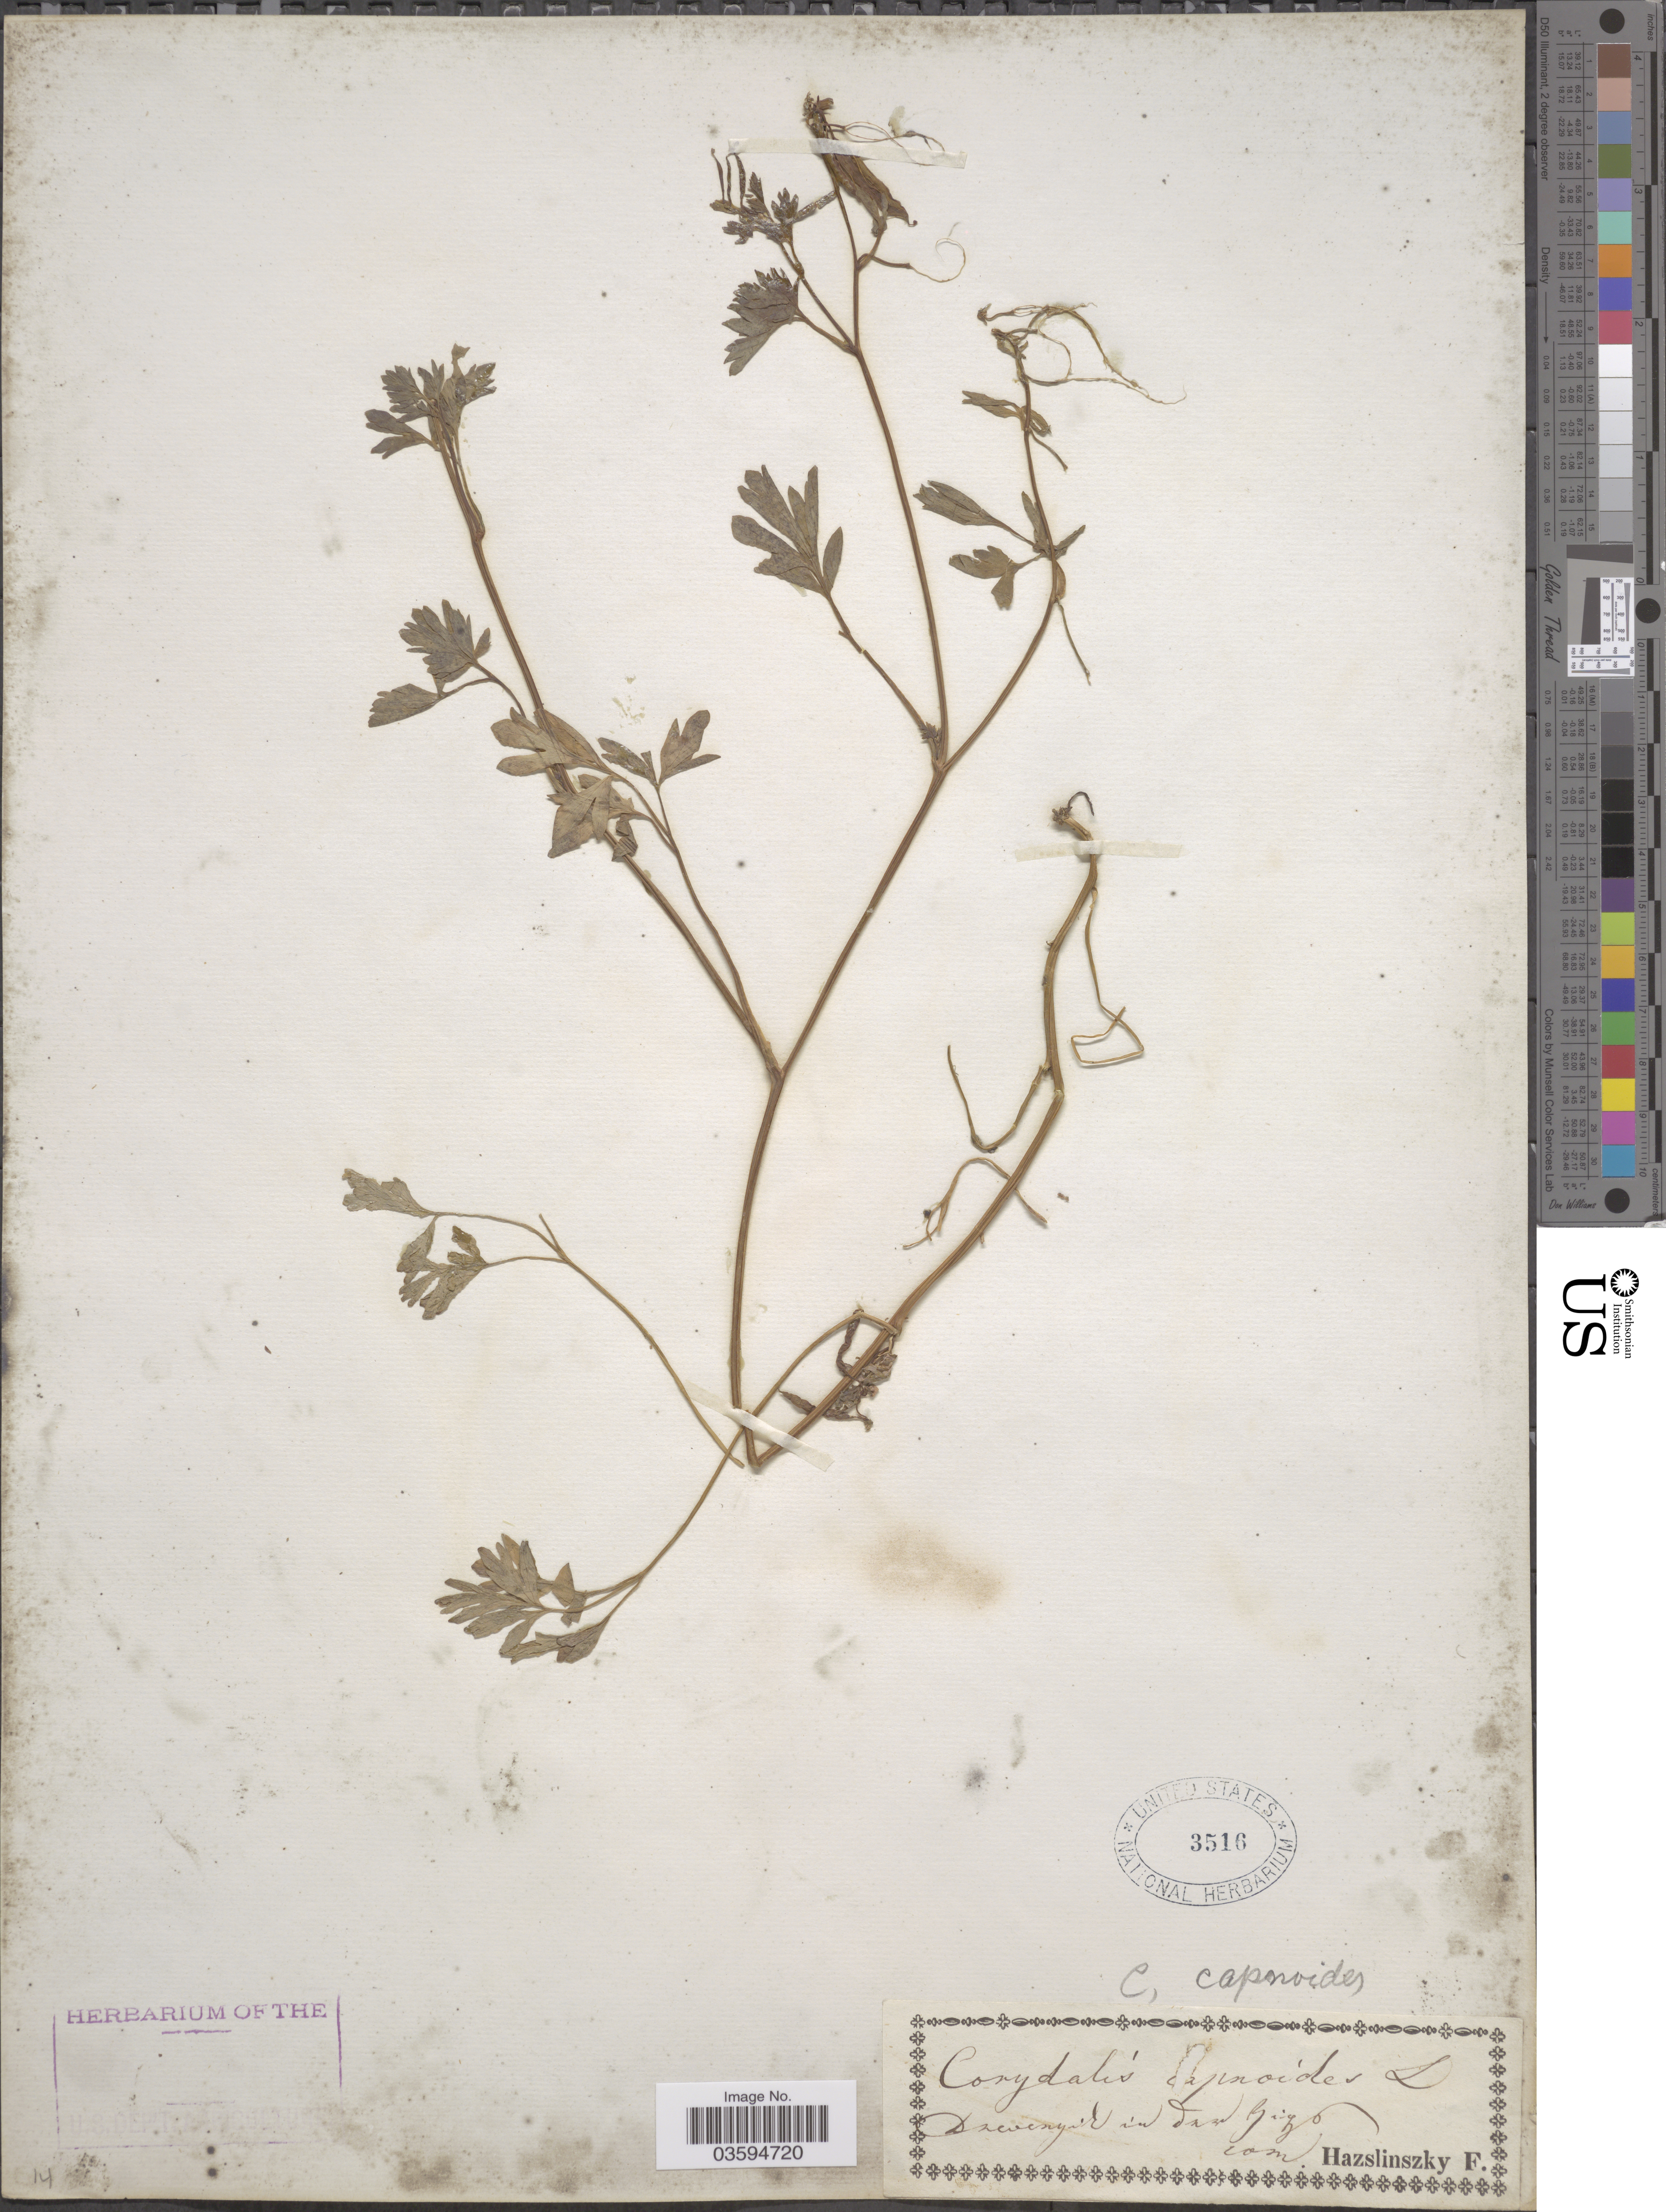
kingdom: Plantae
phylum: Tracheophyta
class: Magnoliopsida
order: Ranunculales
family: Papaveraceae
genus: Corydalis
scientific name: Corydalis capnoides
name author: (L.) Pers.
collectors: F. Hazslinsky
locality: Dzevenyir in dned Gizo. [interpreted]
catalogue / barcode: US 3516